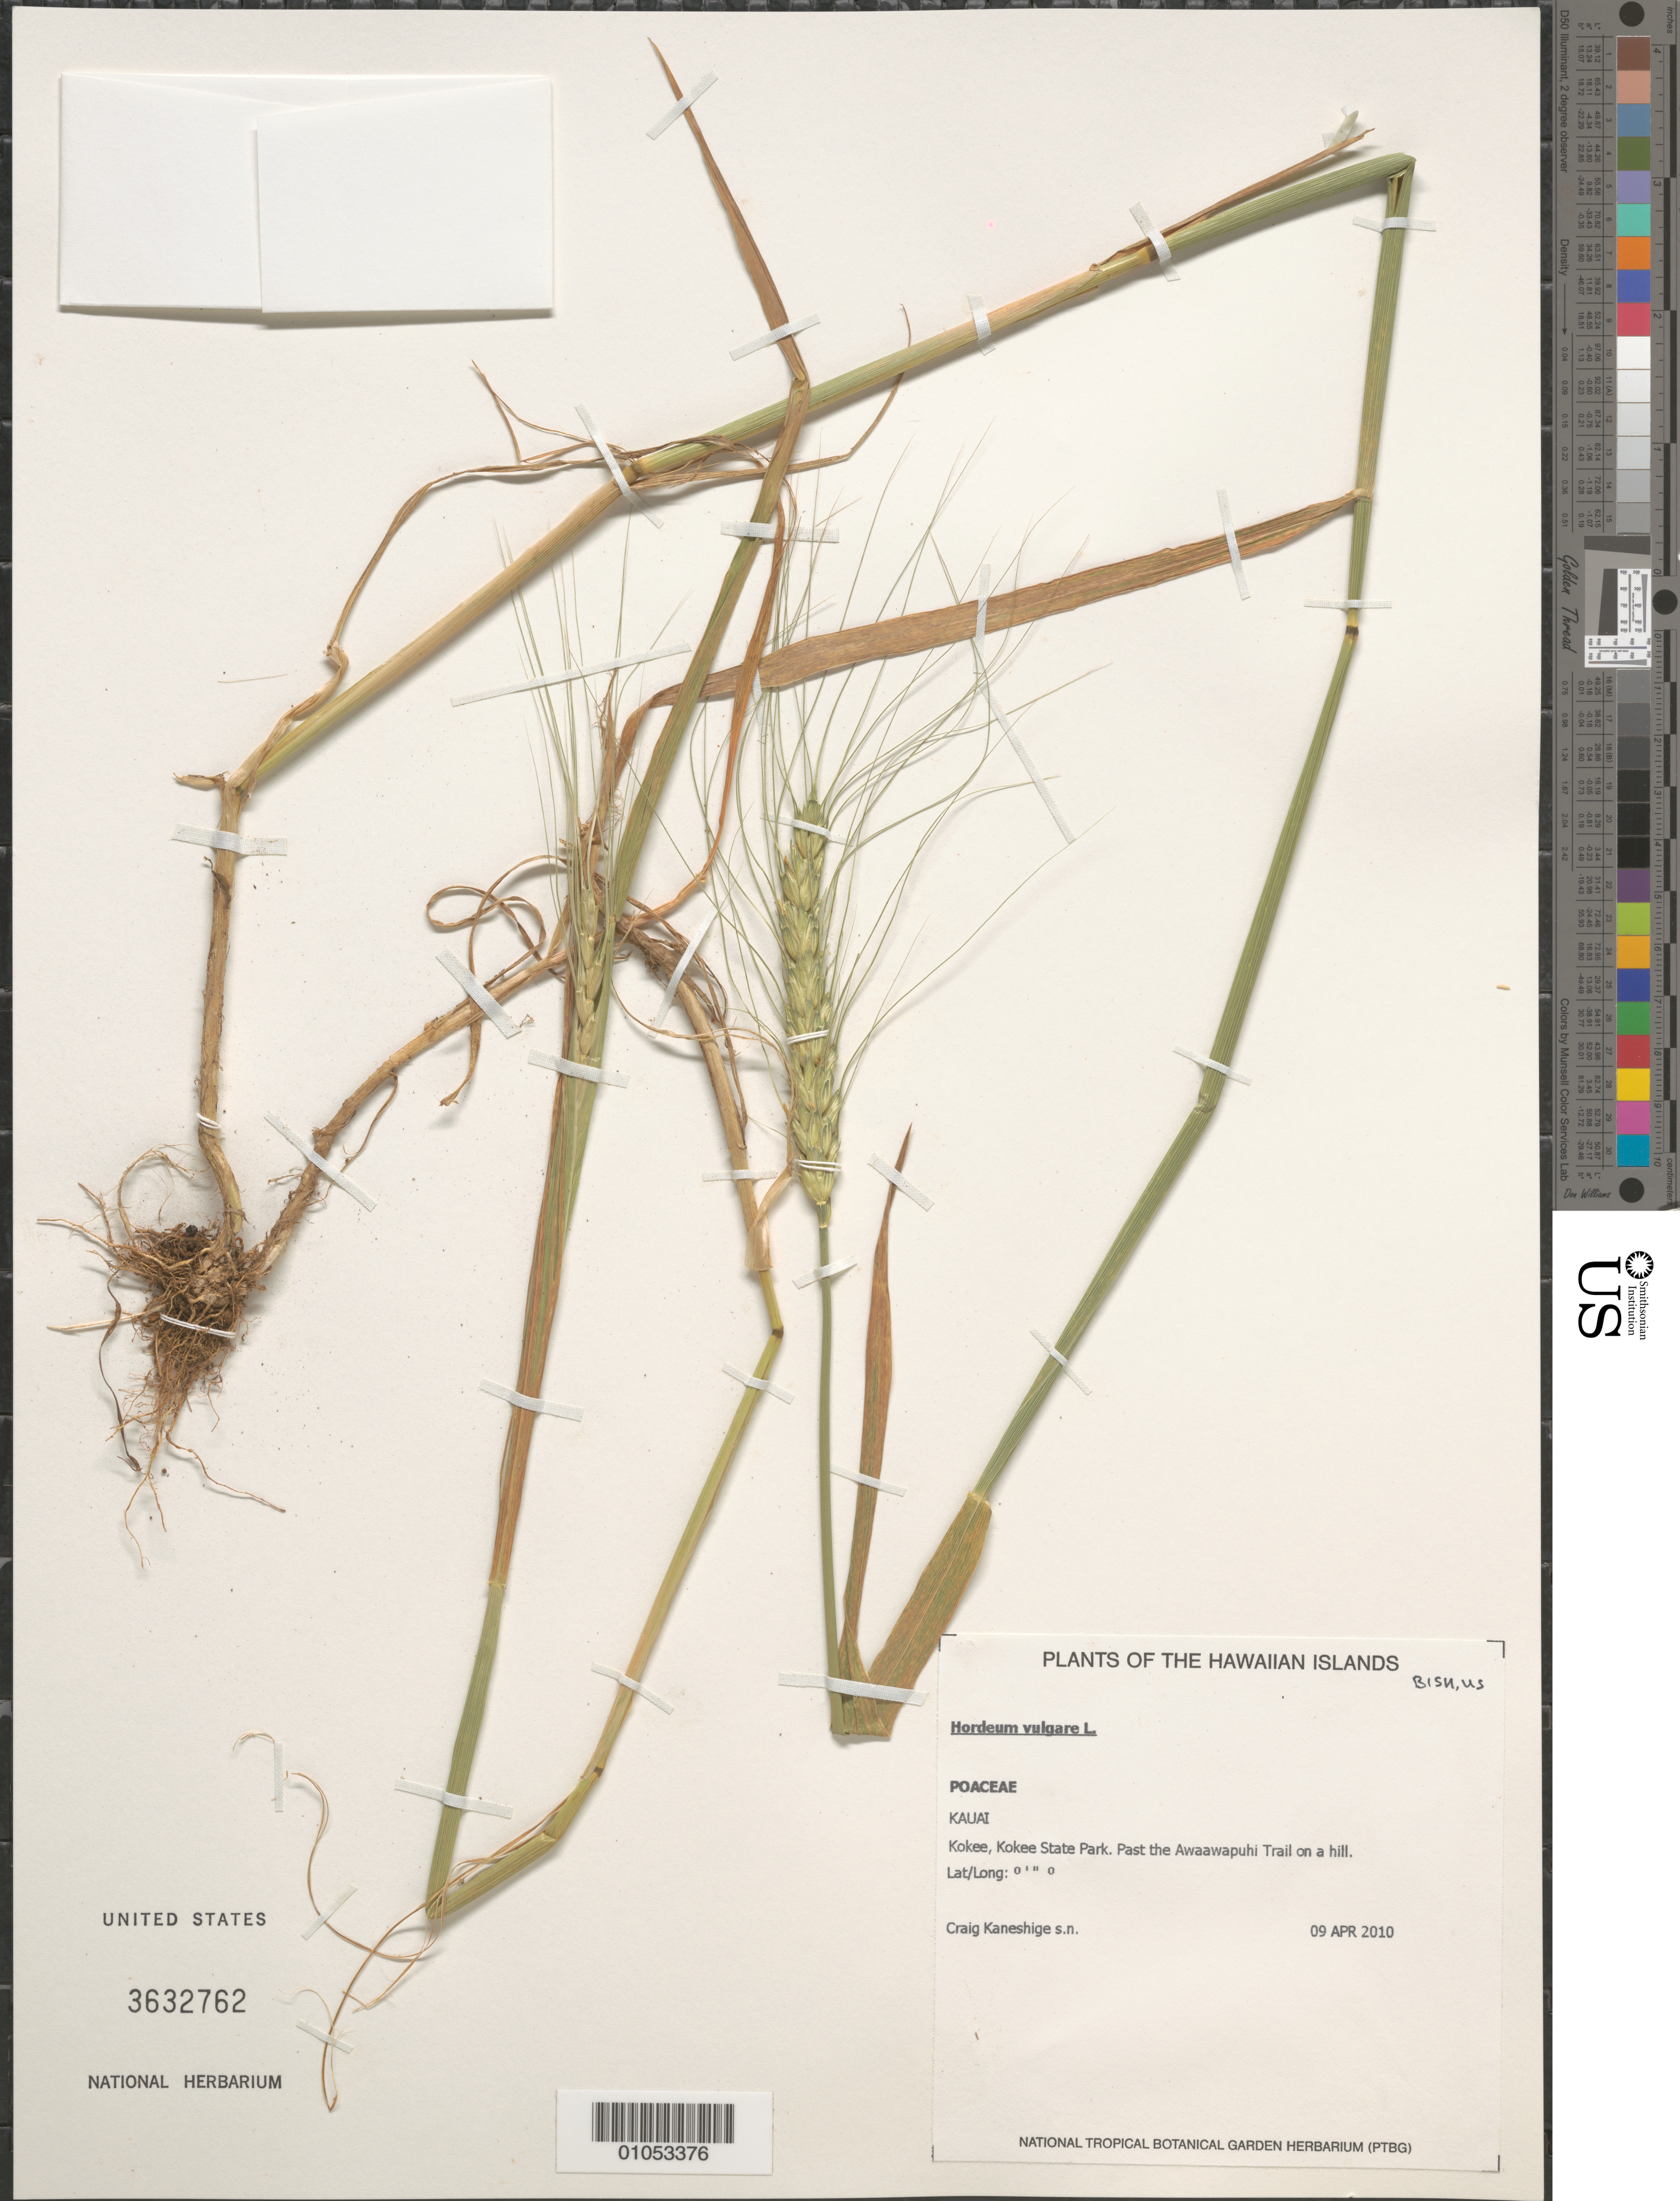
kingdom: Plantae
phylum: Tracheophyta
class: Liliopsida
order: Poales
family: Poaceae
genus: Hordeum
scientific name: Hordeum vulgare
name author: L.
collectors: C. Kaneshige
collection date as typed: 9 Apr 2010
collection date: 2010-04-09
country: United States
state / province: Hawaii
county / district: Kaui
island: Kaua'i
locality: Kokee, Kokee State Park, Past the Awaawapuhi Trail on a hill.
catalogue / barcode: US 3632762